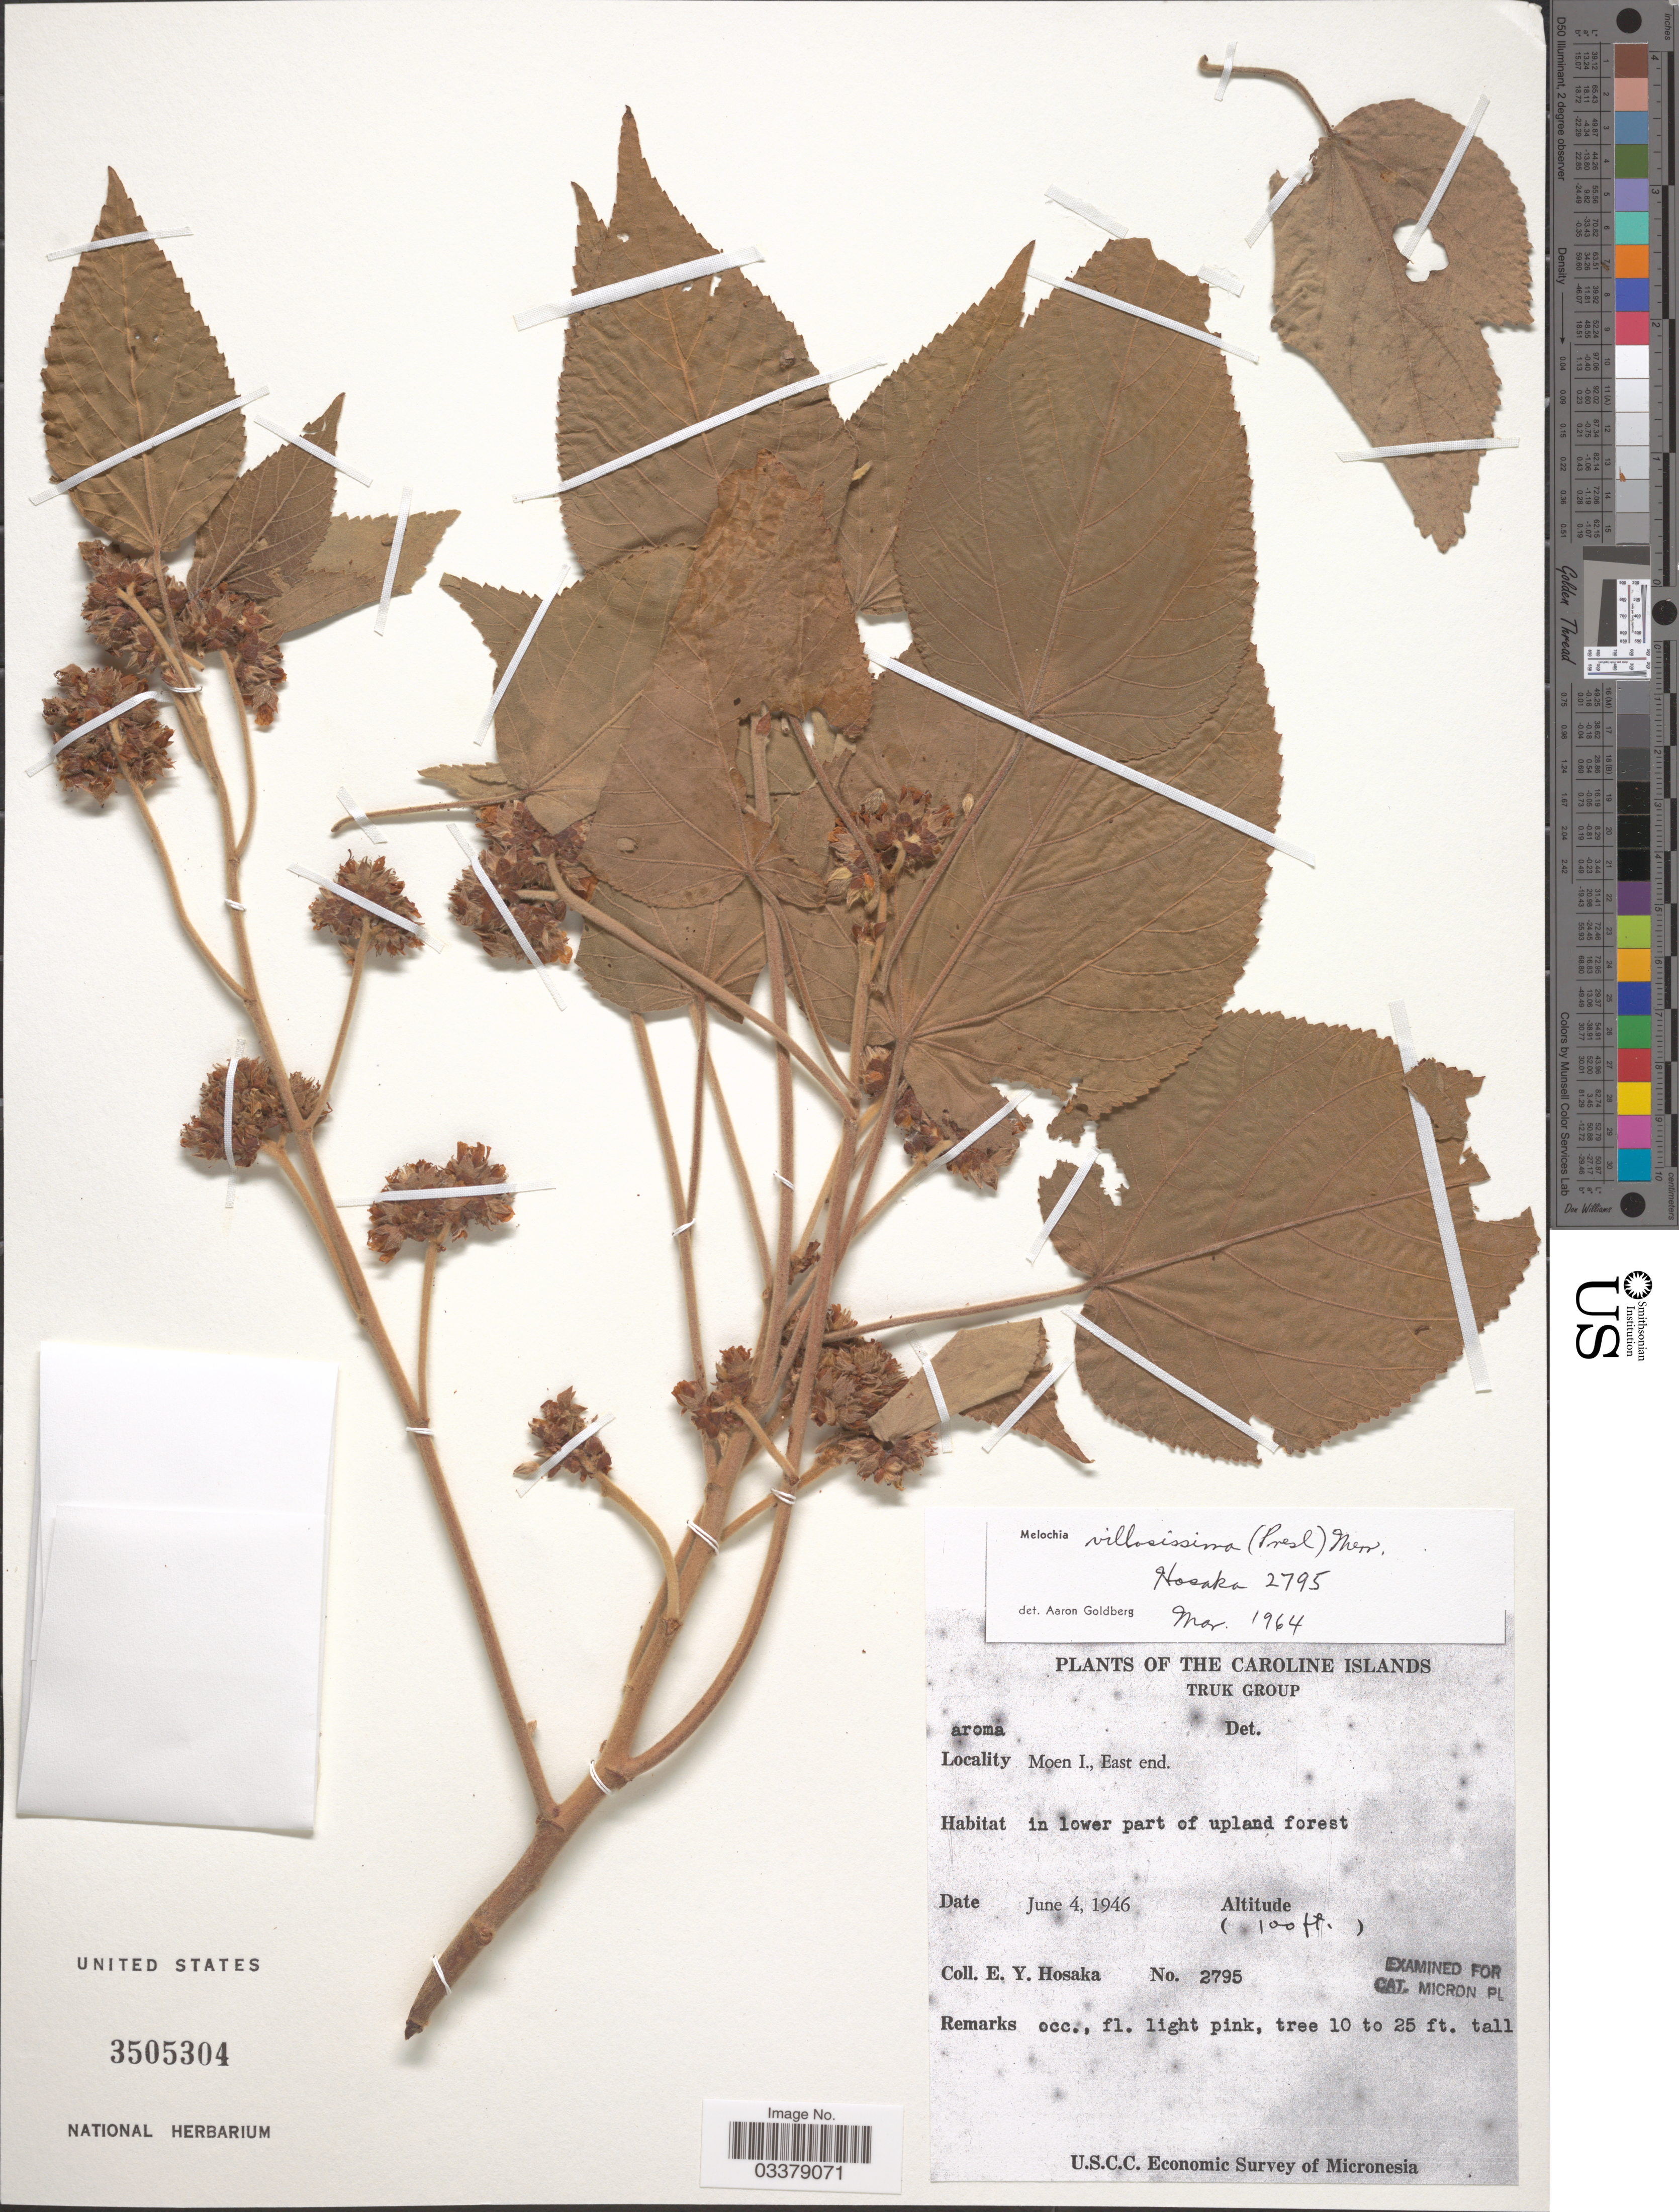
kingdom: Plantae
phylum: Tracheophyta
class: Magnoliopsida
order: Malvales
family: Malvaceae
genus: Melochia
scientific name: Melochia villosissima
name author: (C. Presl) Merr.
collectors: E. Y. Hosaka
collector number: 2795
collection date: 1946-06-04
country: Micronesia, Federated States of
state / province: Truk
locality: The Caroline Islands. Truk Group. Moen I., East end.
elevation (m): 30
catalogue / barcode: US 3505304